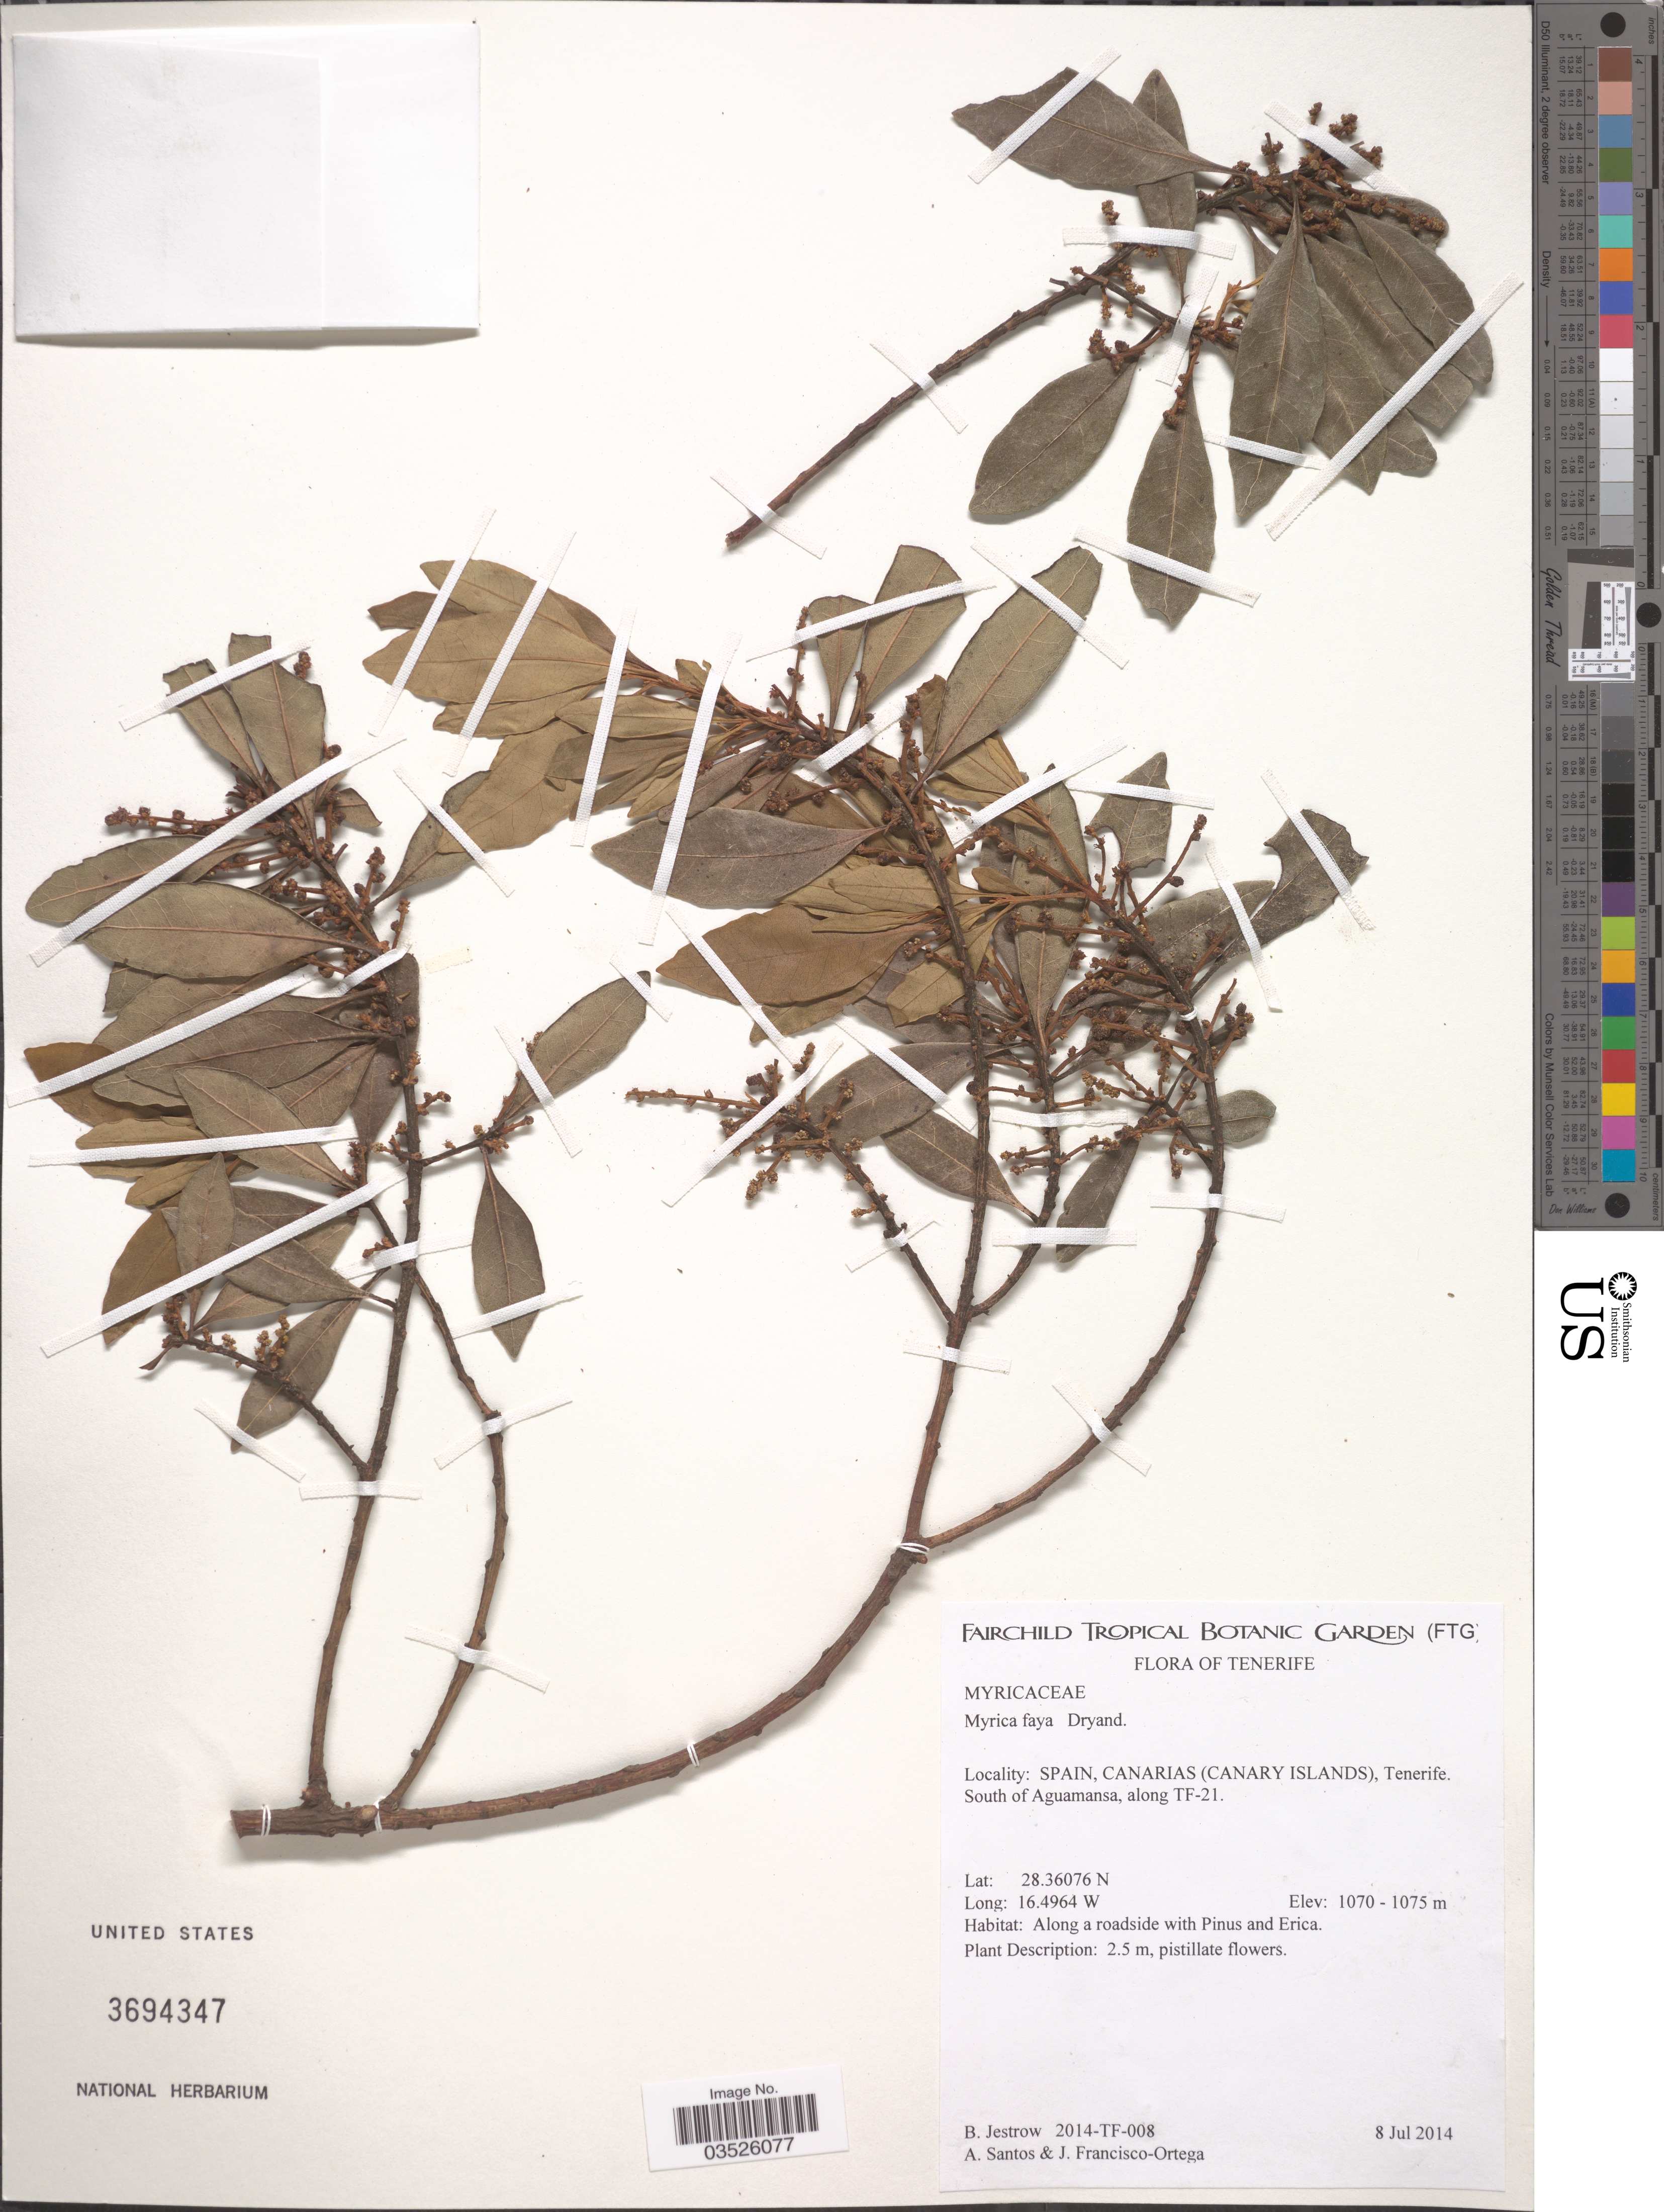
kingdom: Plantae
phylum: Tracheophyta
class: Magnoliopsida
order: Fagales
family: Myricaceae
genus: Morella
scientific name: Morella faya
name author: (Aiton) Wilbur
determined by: Strong, Mark T., (BOT), Smithsonian Institution - National Museum of Natural History (UNITED STATES)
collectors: B. Jestrow, A. Santos & J. Francisco-Ortega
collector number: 2014-TF-008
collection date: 2014-07-08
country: Spain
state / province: Canarias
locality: Canarias (Canary Island), Tenerife. South of Aguamansa, along TF-21.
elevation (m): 1070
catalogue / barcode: US 3694347